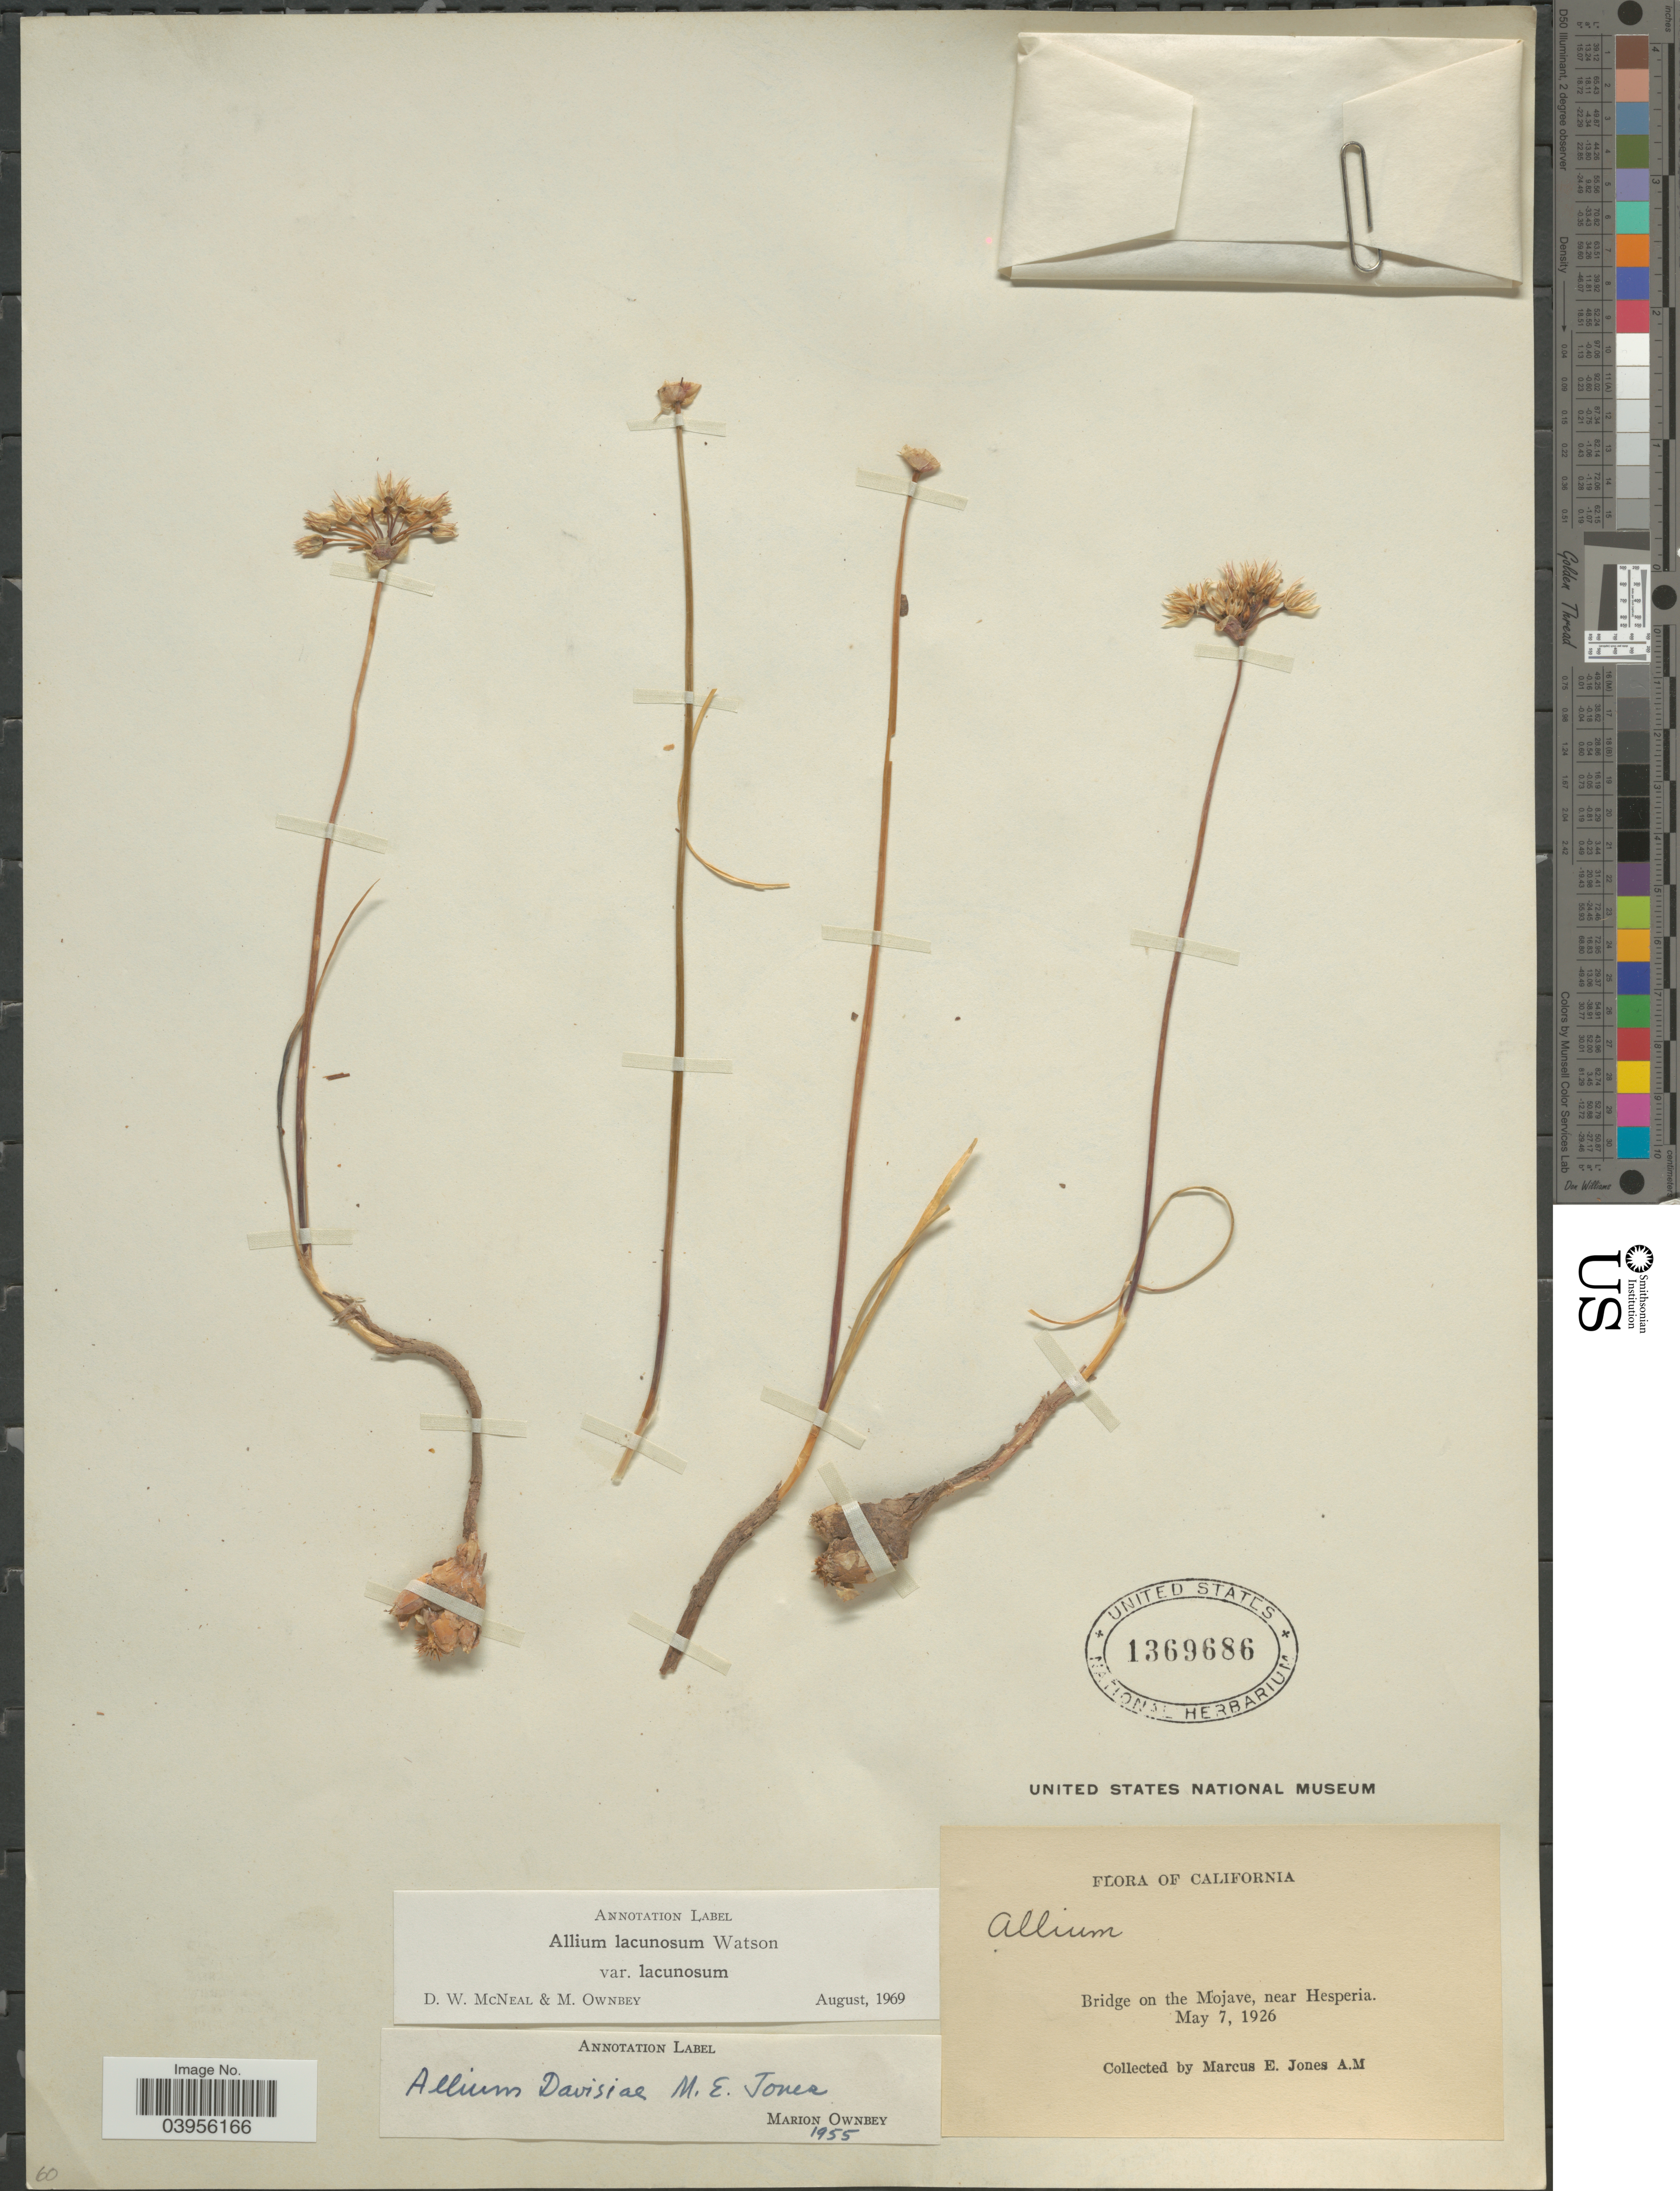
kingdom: Plantae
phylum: Tracheophyta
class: Liliopsida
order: Asparagales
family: Amaryllidaceae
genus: Allium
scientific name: Allium lacunosum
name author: S. Watson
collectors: M. E. Jones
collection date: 1926-05-07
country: United States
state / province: California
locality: Bridge on the Mojave, near Hesperia.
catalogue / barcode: US 1369686